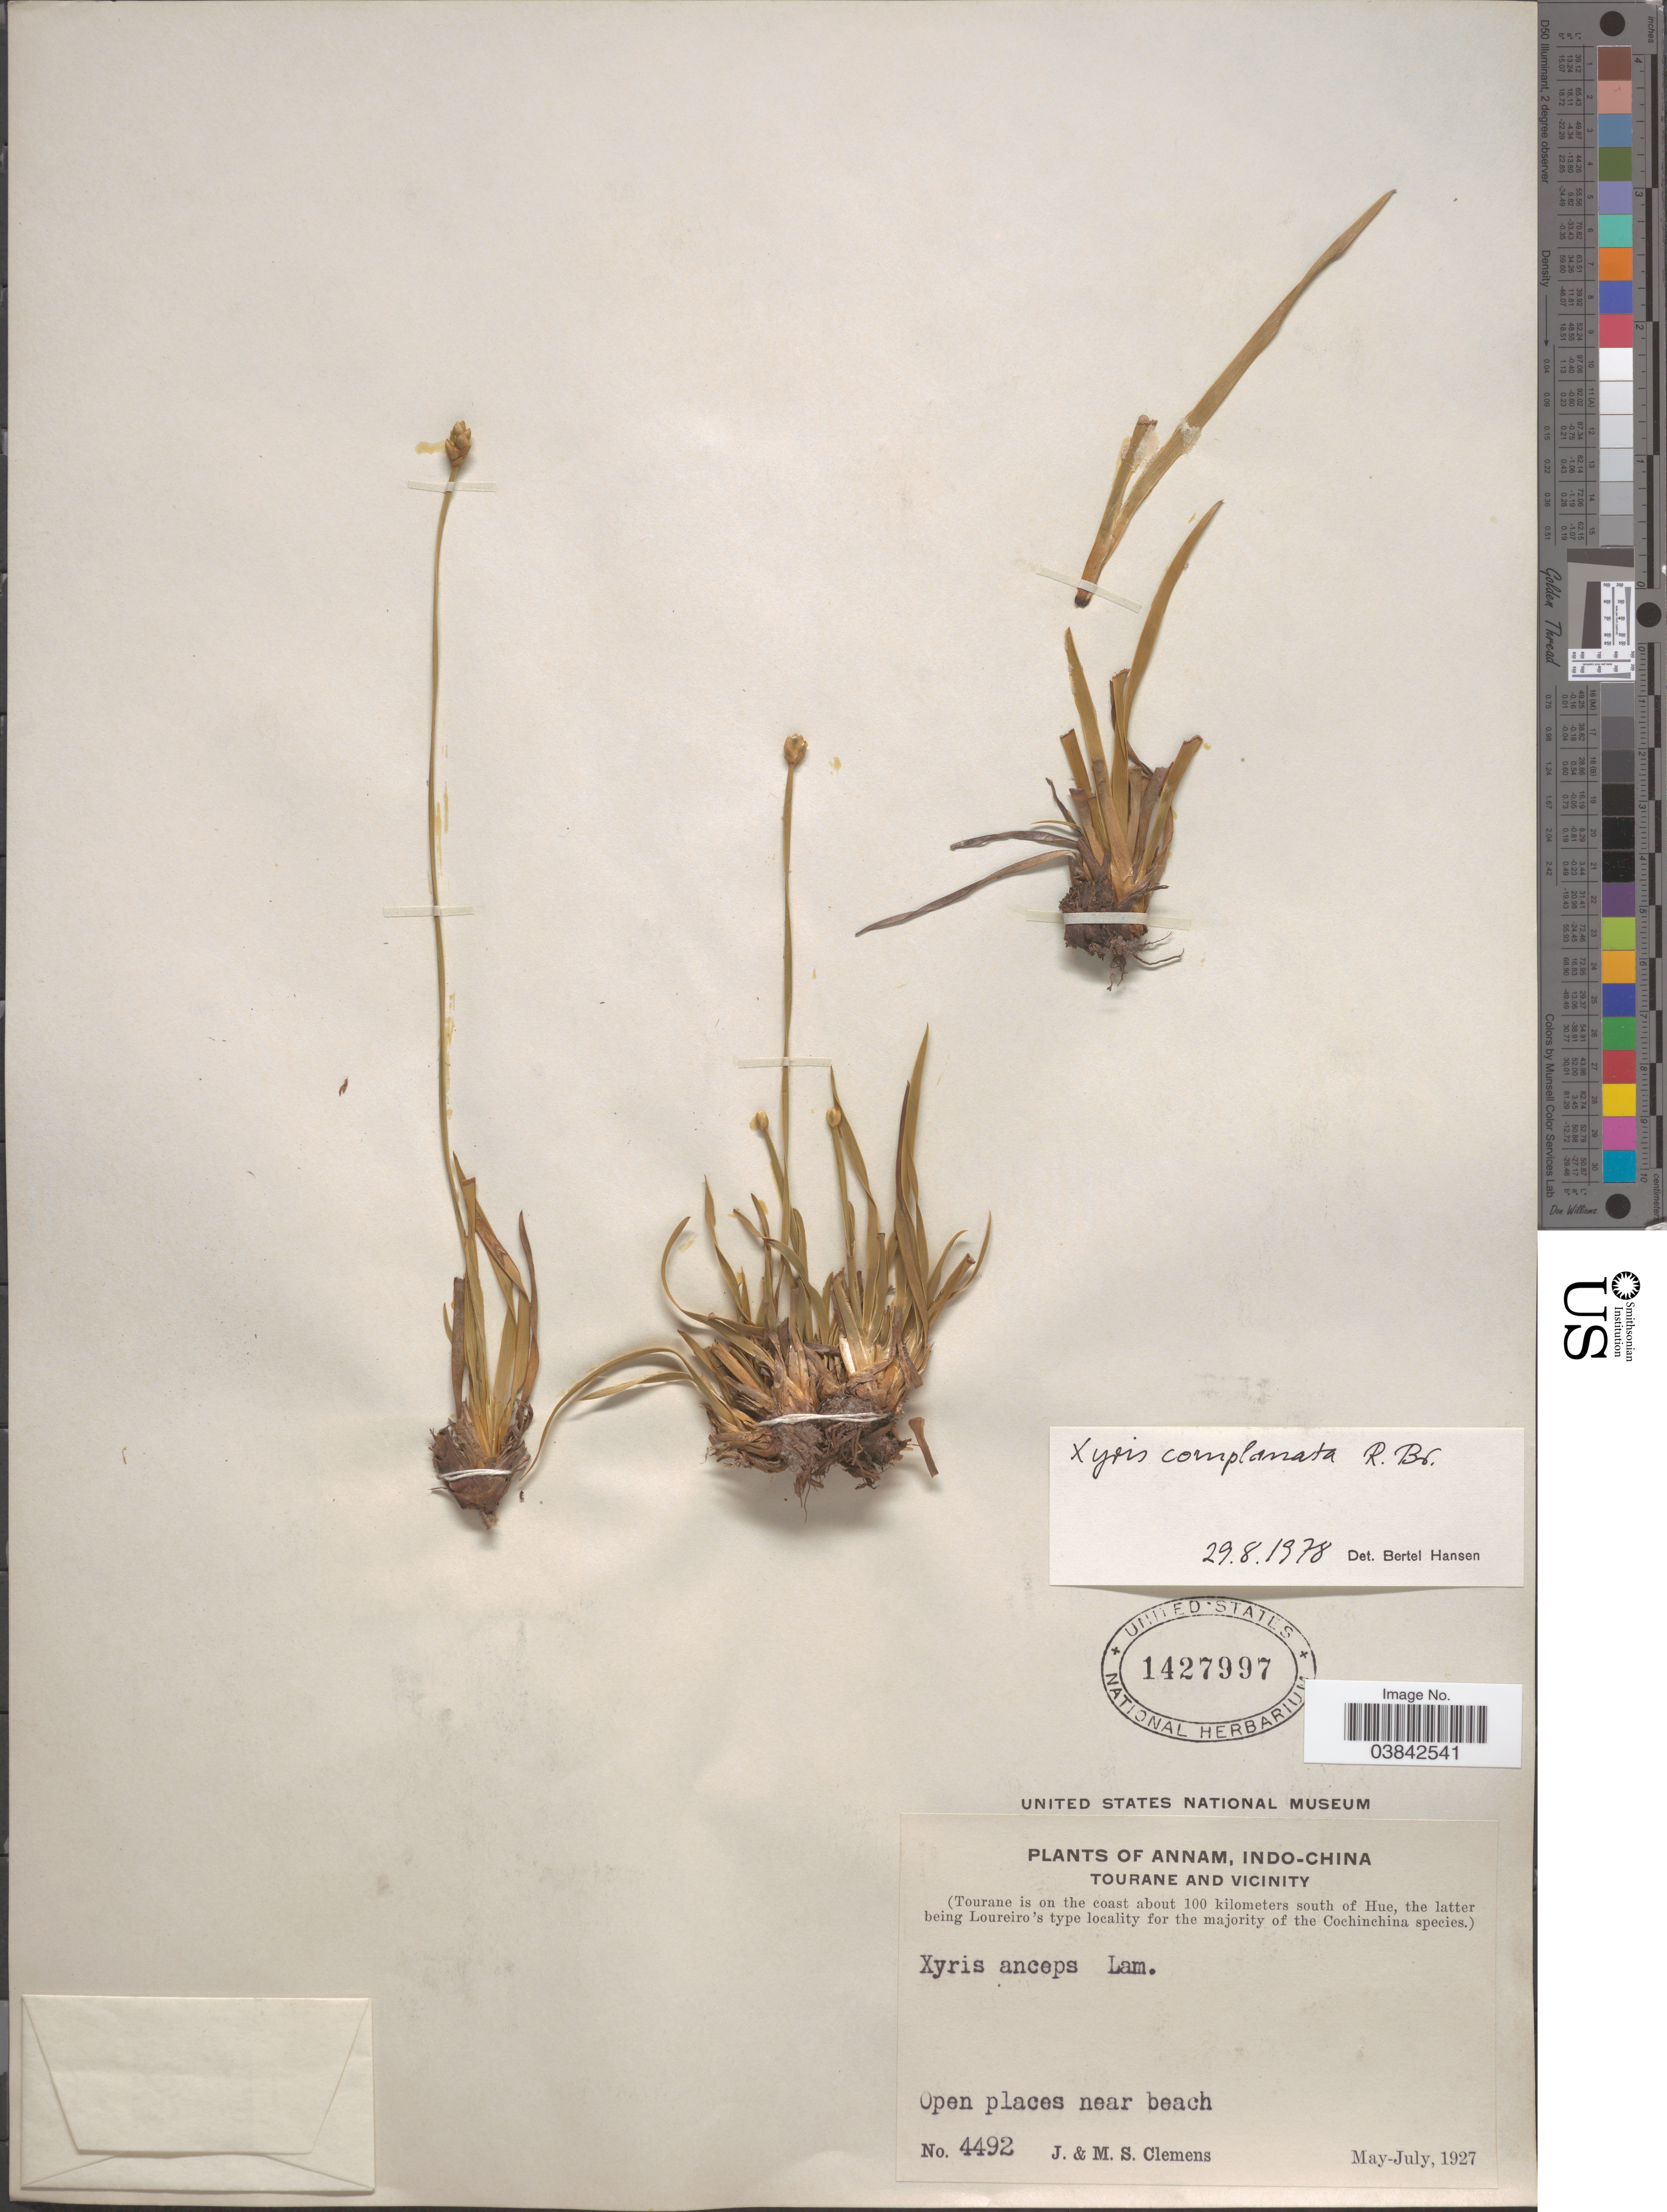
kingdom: Plantae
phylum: Tracheophyta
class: Liliopsida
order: Poales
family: Xyridaceae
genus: Xyris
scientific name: Xyris complanata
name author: R. Br.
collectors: J. Clemens & M. S. Clemens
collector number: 4492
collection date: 1927-05/1927-07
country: Vietnam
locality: Annam. Tourane and Vicinity. Tourane is on the coast about 100 kilometers south of Hue.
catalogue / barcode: US 1427997